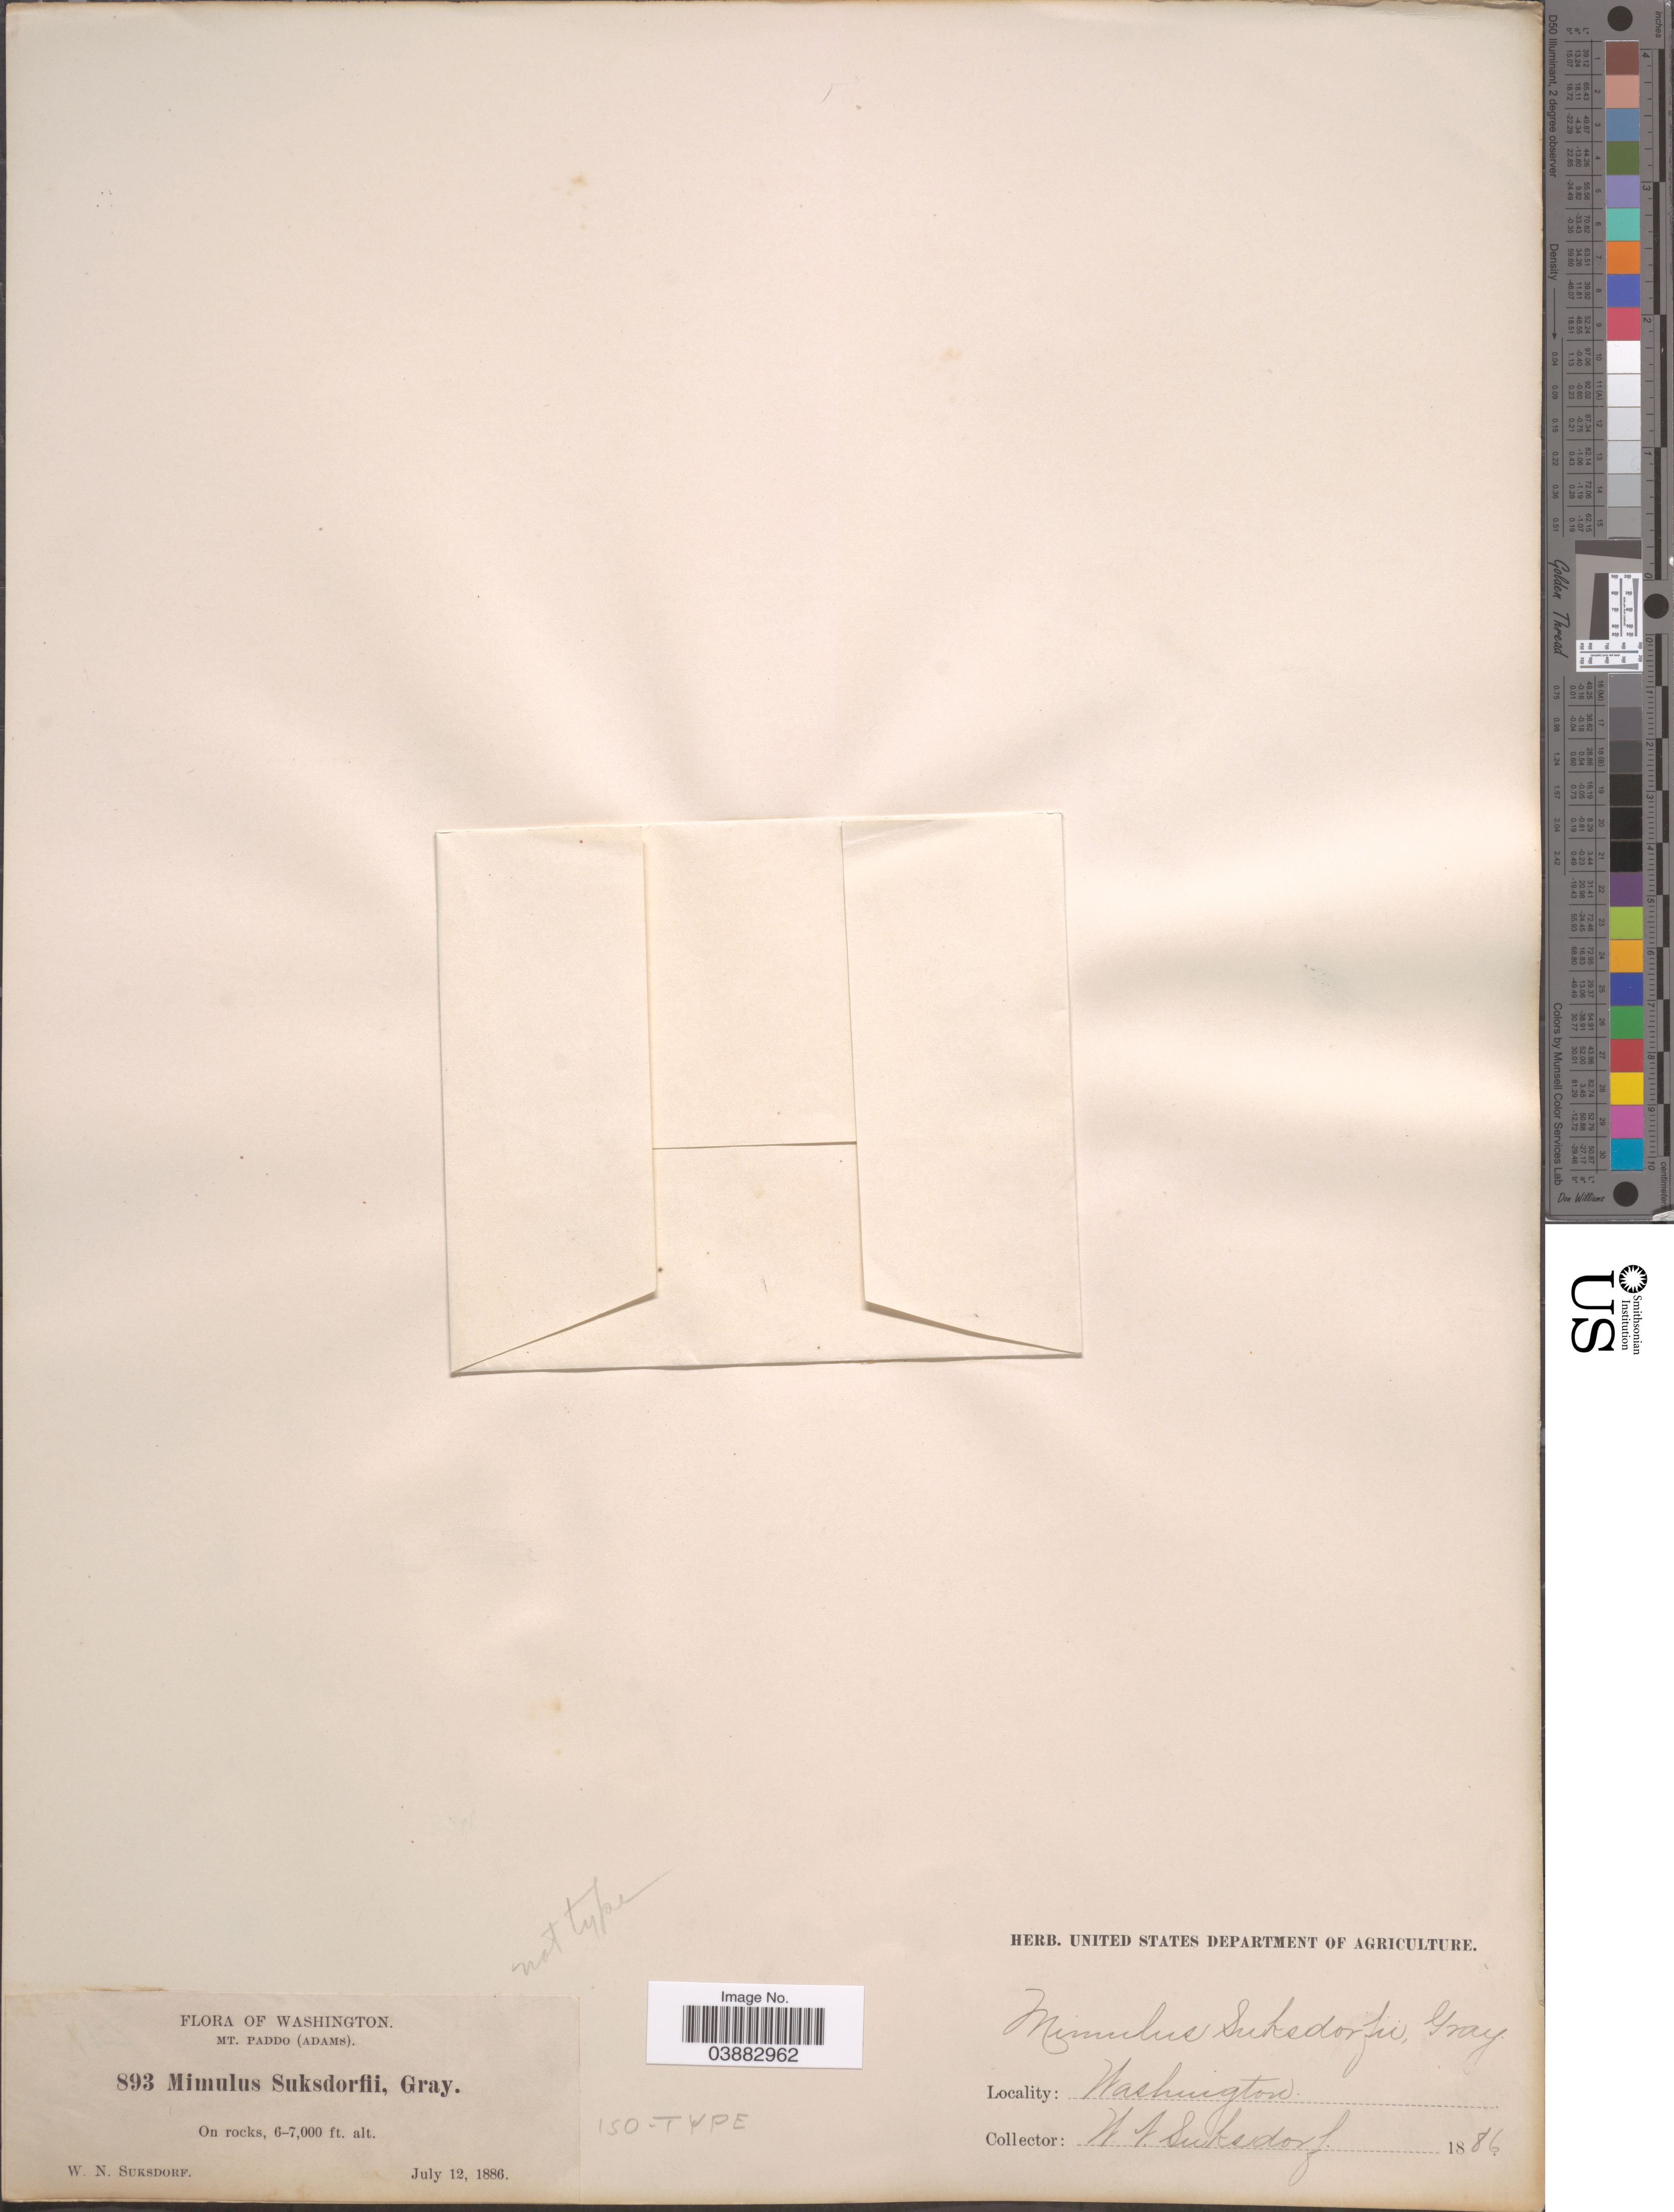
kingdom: Plantae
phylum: Tracheophyta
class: Magnoliopsida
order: Lamiales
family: Phrymaceae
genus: Mimulus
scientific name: Mimulus suksdorfii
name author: A. Gray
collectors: W. N. Suksdorf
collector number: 893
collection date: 1886-07-12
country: United States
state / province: Washington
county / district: Skamania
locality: Mt. Paddo (Adams).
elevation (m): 1829